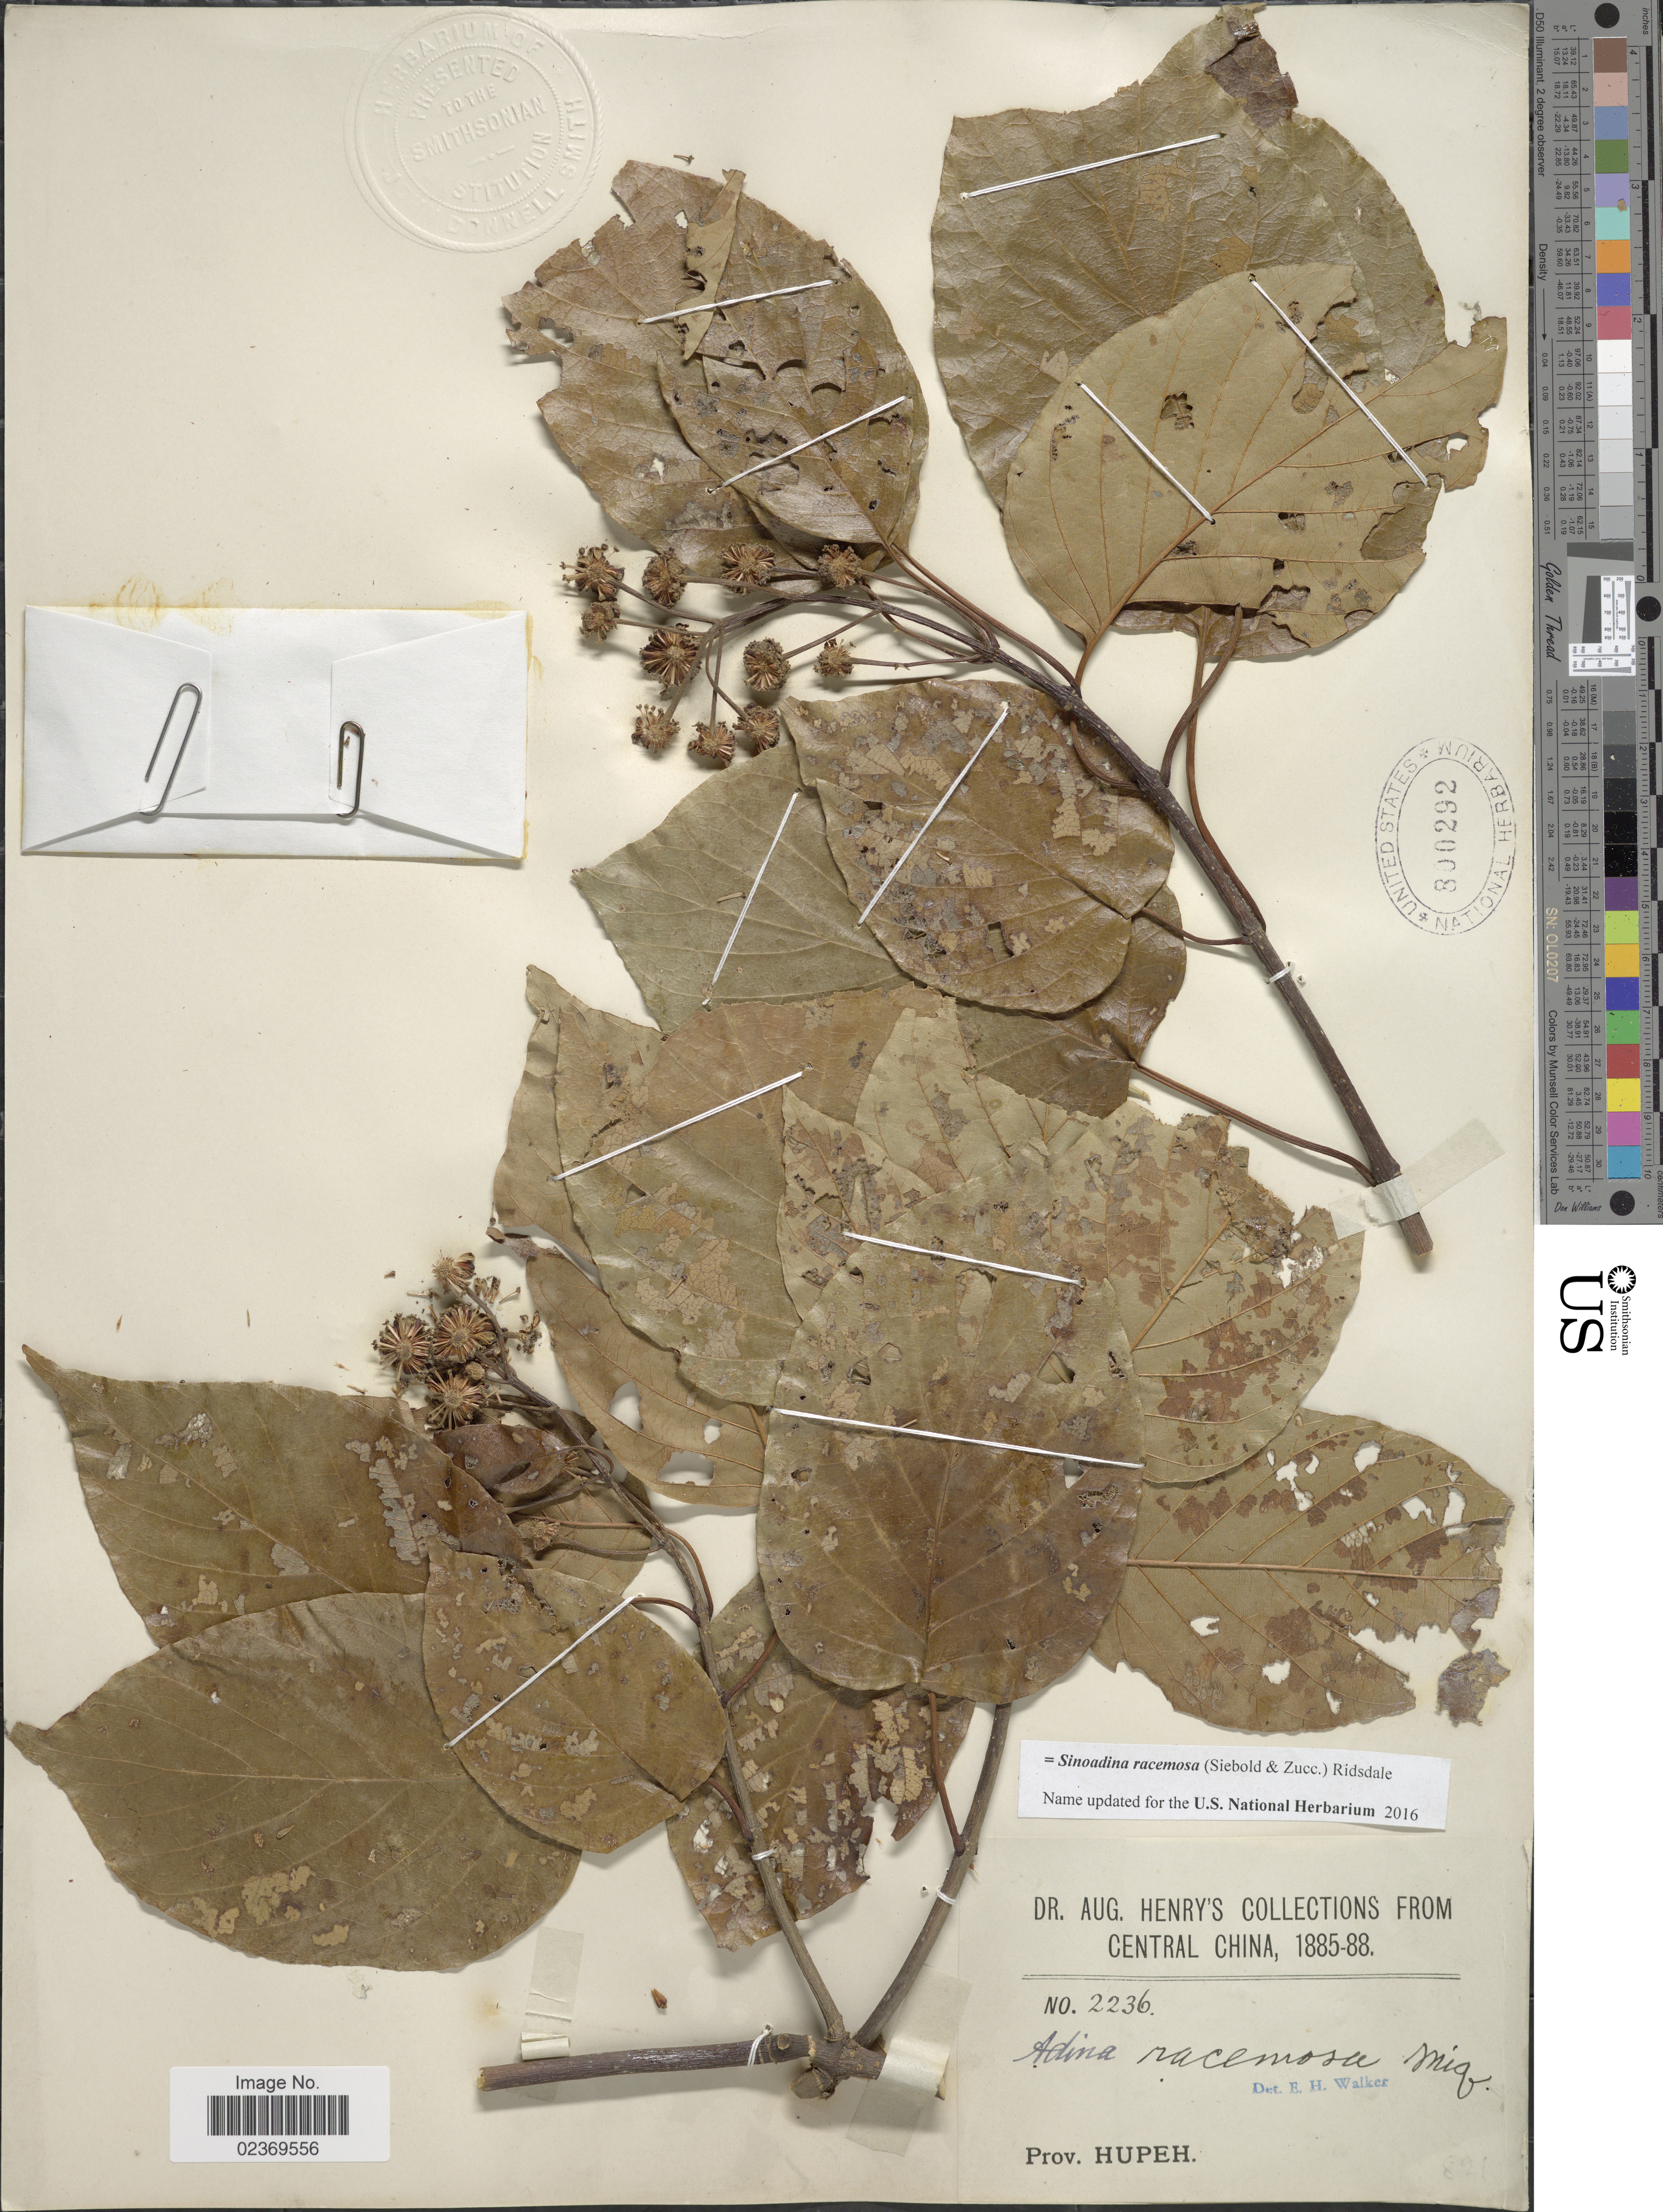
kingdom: Plantae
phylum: Tracheophyta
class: Magnoliopsida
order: Gentianales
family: Rubiaceae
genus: Sinoadina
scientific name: Sinoadina racemosa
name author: (Siebold & Zucc.) Risdale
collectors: A. Henry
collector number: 2236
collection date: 1885/1888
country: China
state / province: Hubei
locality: Central China, Prov. Hupeh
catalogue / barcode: US 800292